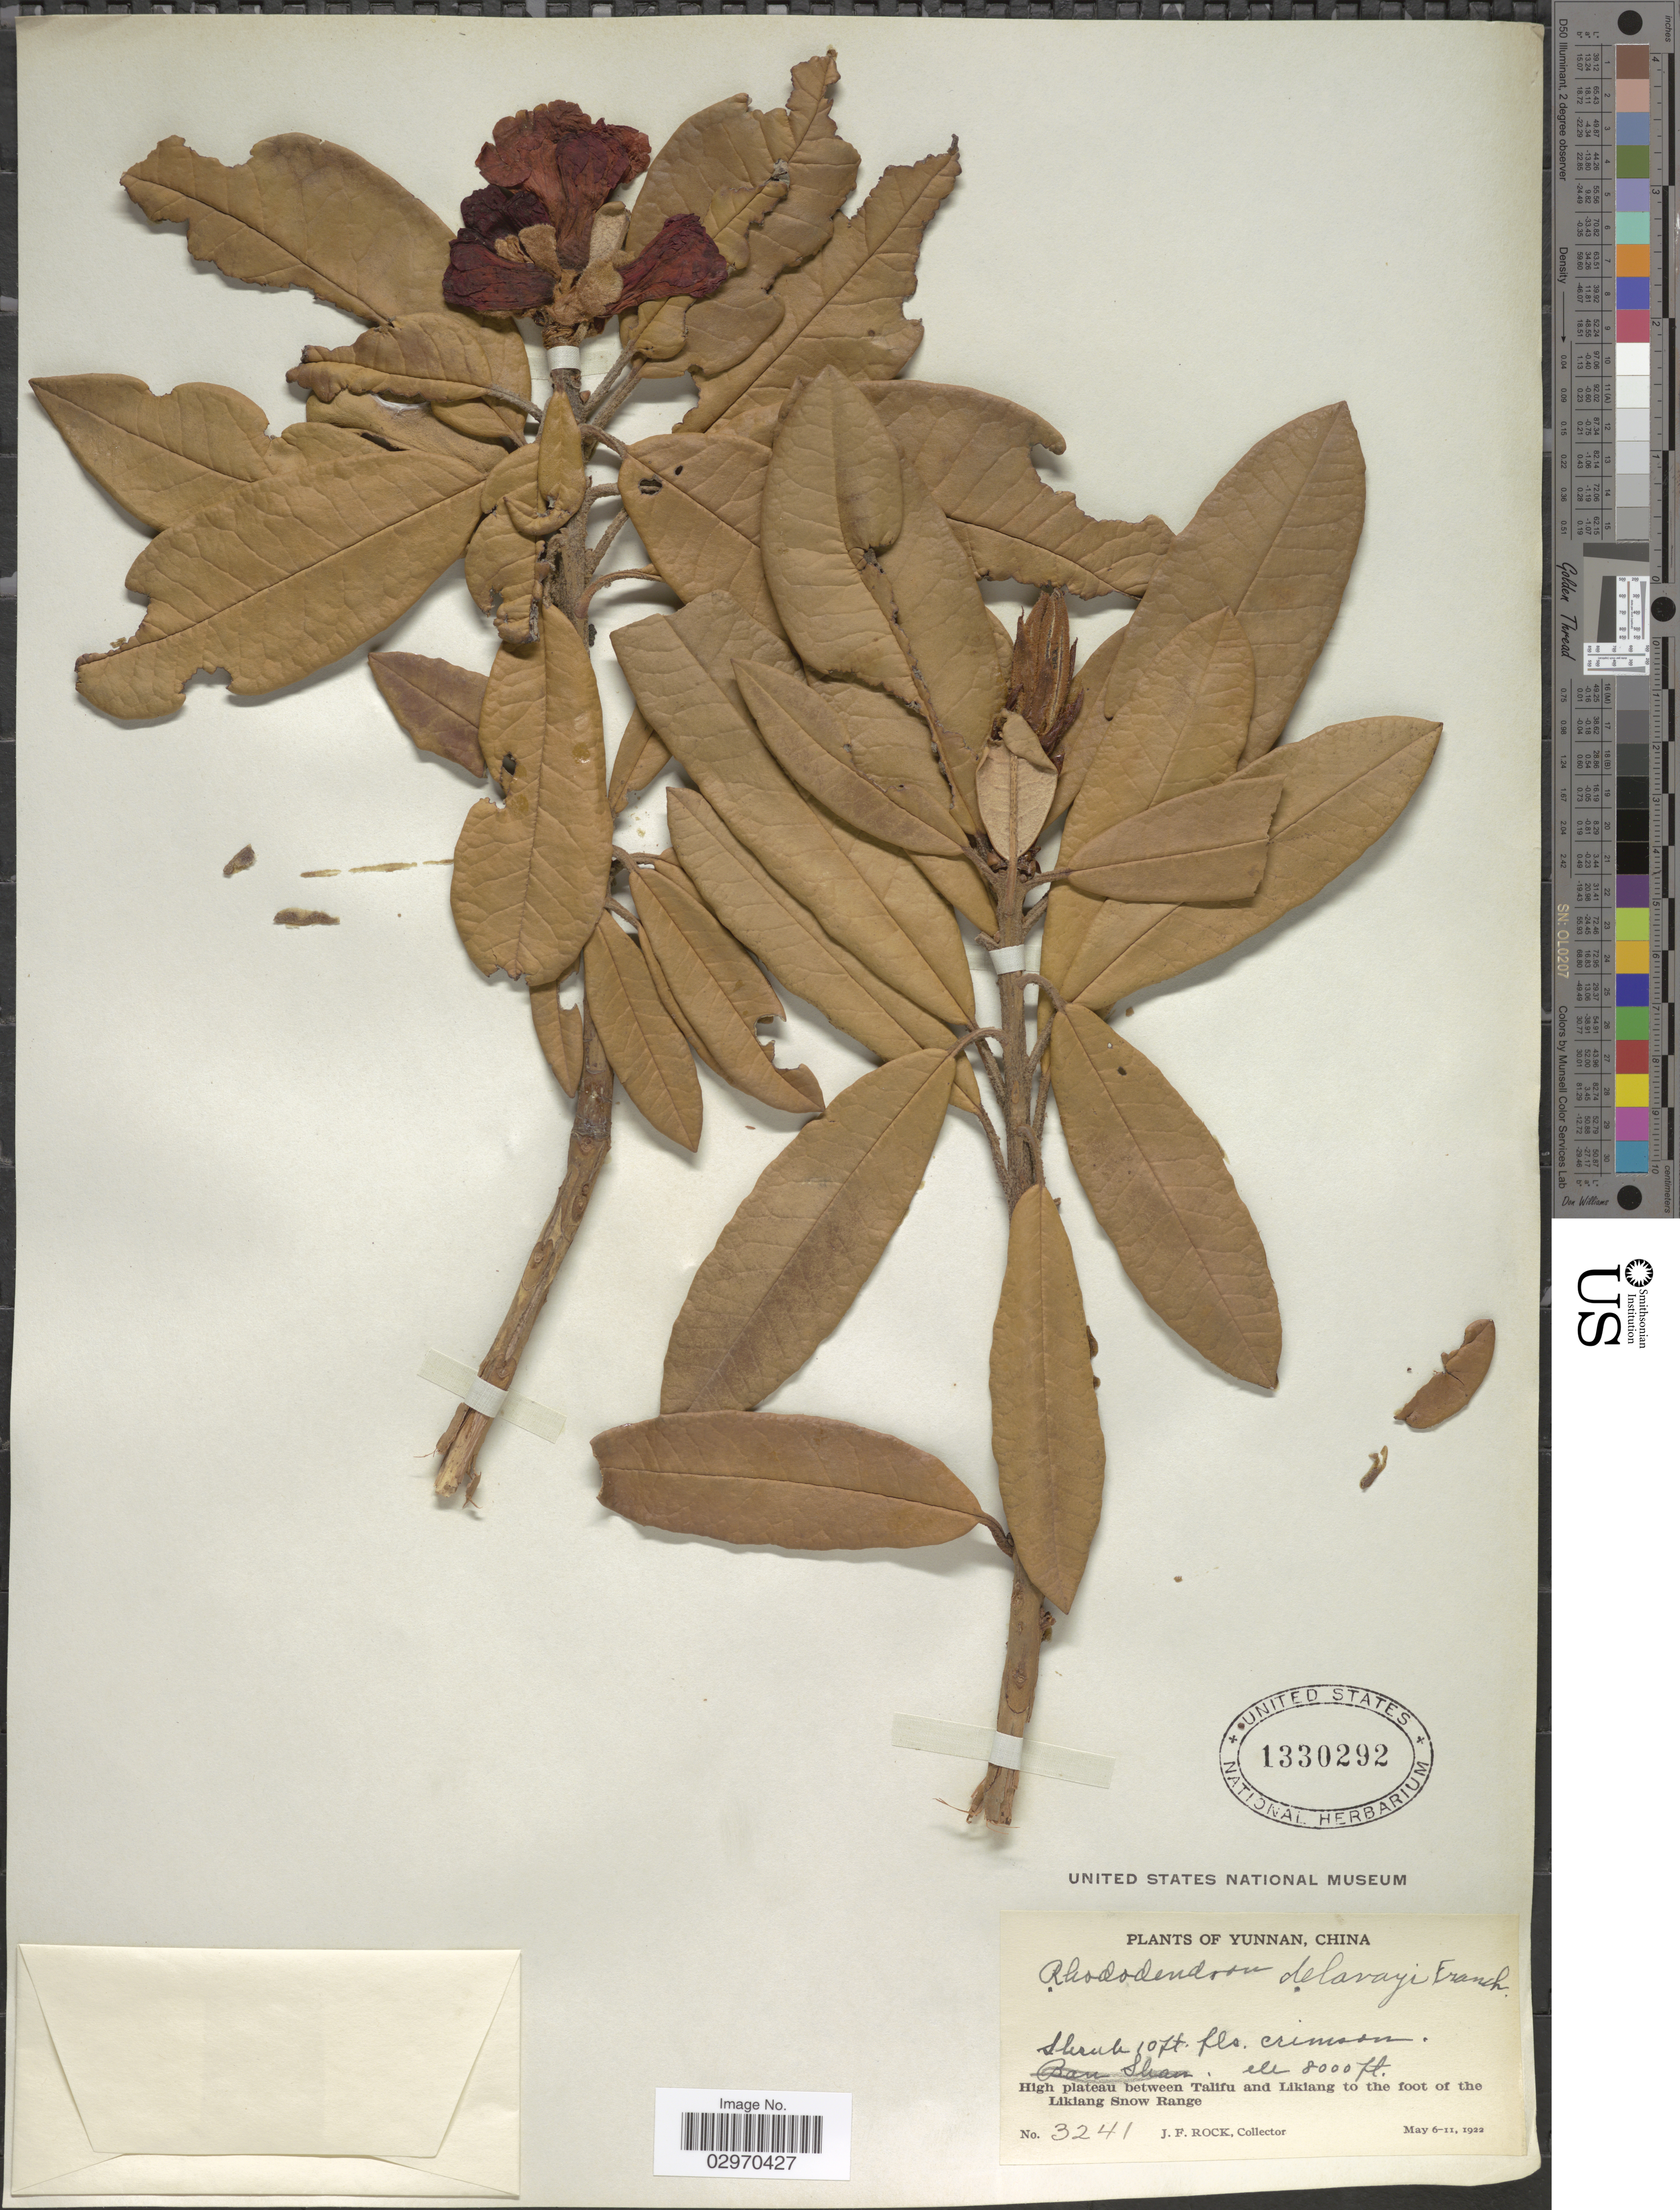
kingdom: Plantae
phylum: Tracheophyta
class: Magnoliopsida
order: Ericales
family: Ericaceae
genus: Rhododendron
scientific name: Rhododendron delavayi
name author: Franch.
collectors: J. Rock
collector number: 3241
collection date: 1922-05-06/1922-05-10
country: China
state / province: Yunnan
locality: High plateau between Talifu and Likiang to the foot of the Likiang Snow Range.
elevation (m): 2438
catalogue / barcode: US 1330292